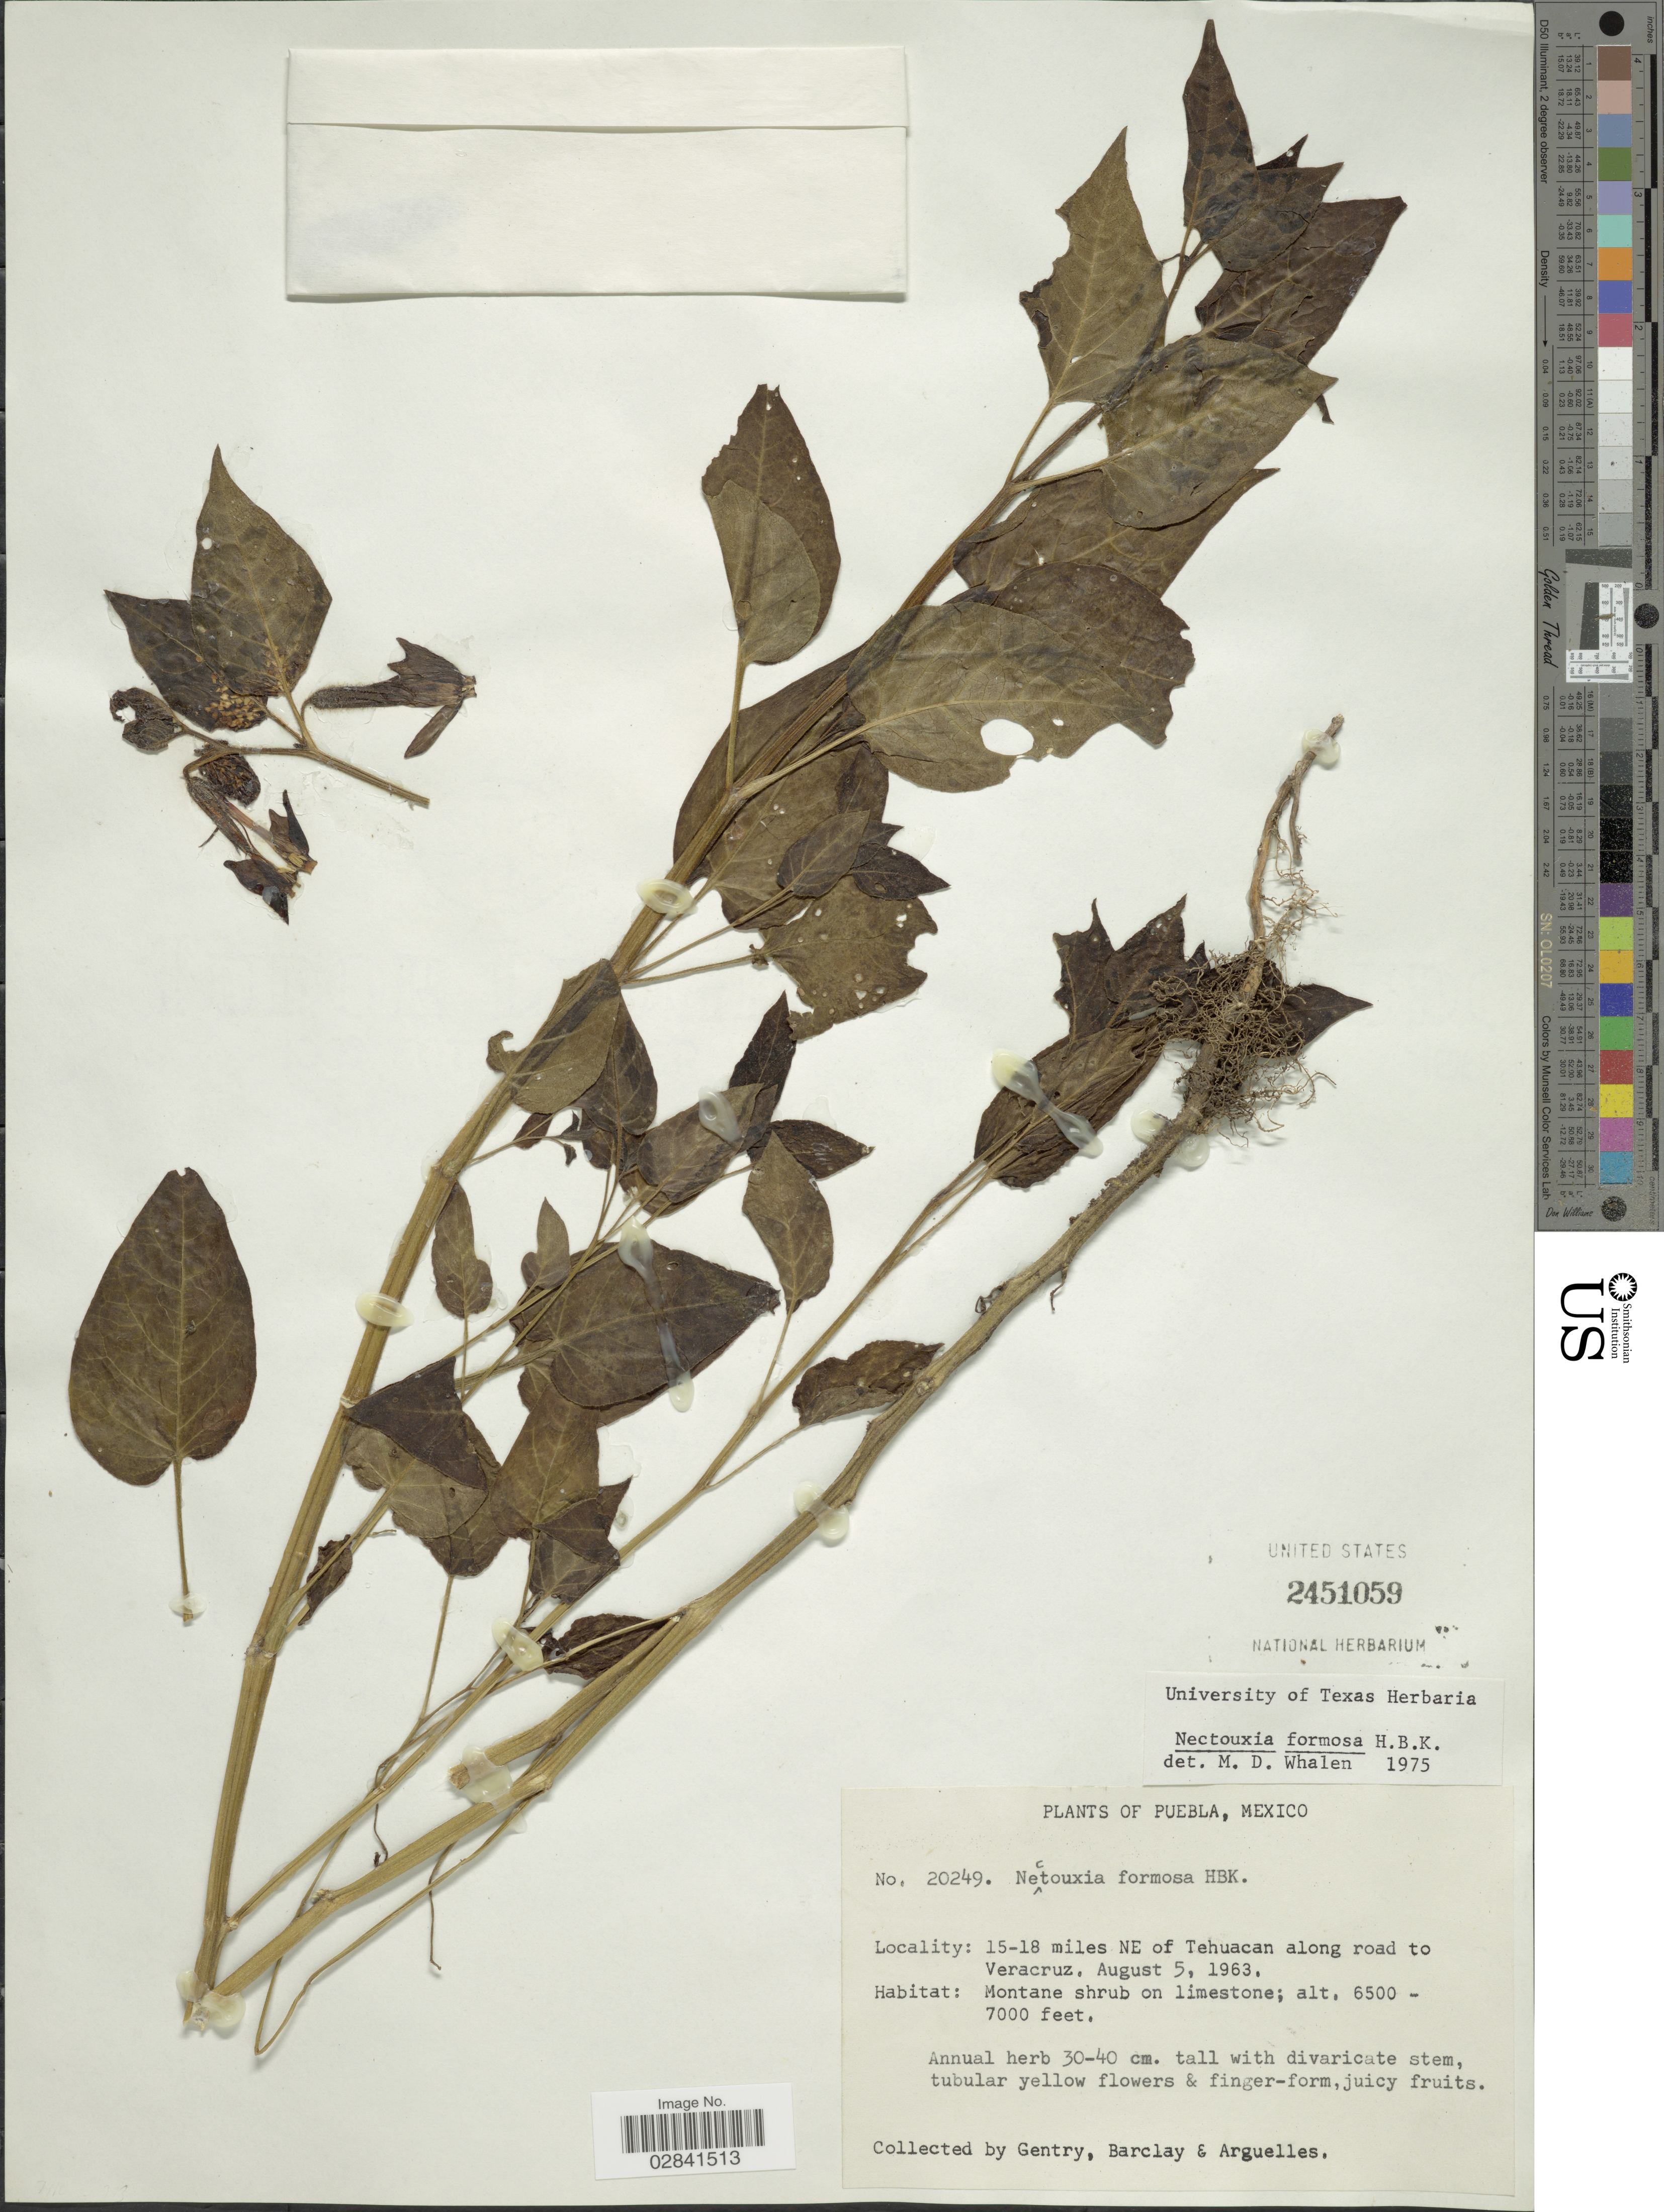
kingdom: Plantae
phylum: Tracheophyta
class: Magnoliopsida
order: Solanales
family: Solanaceae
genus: Nectouxia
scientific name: Nectouxia formosa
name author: Kunth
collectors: Gentry, --, -- Barclay & Arguelles, --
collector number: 20249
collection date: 1963-08-05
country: Mexico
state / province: Puebla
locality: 15-18 miles NE of Tehuacan along road to Veracruz.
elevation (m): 1981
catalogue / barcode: US 2451059